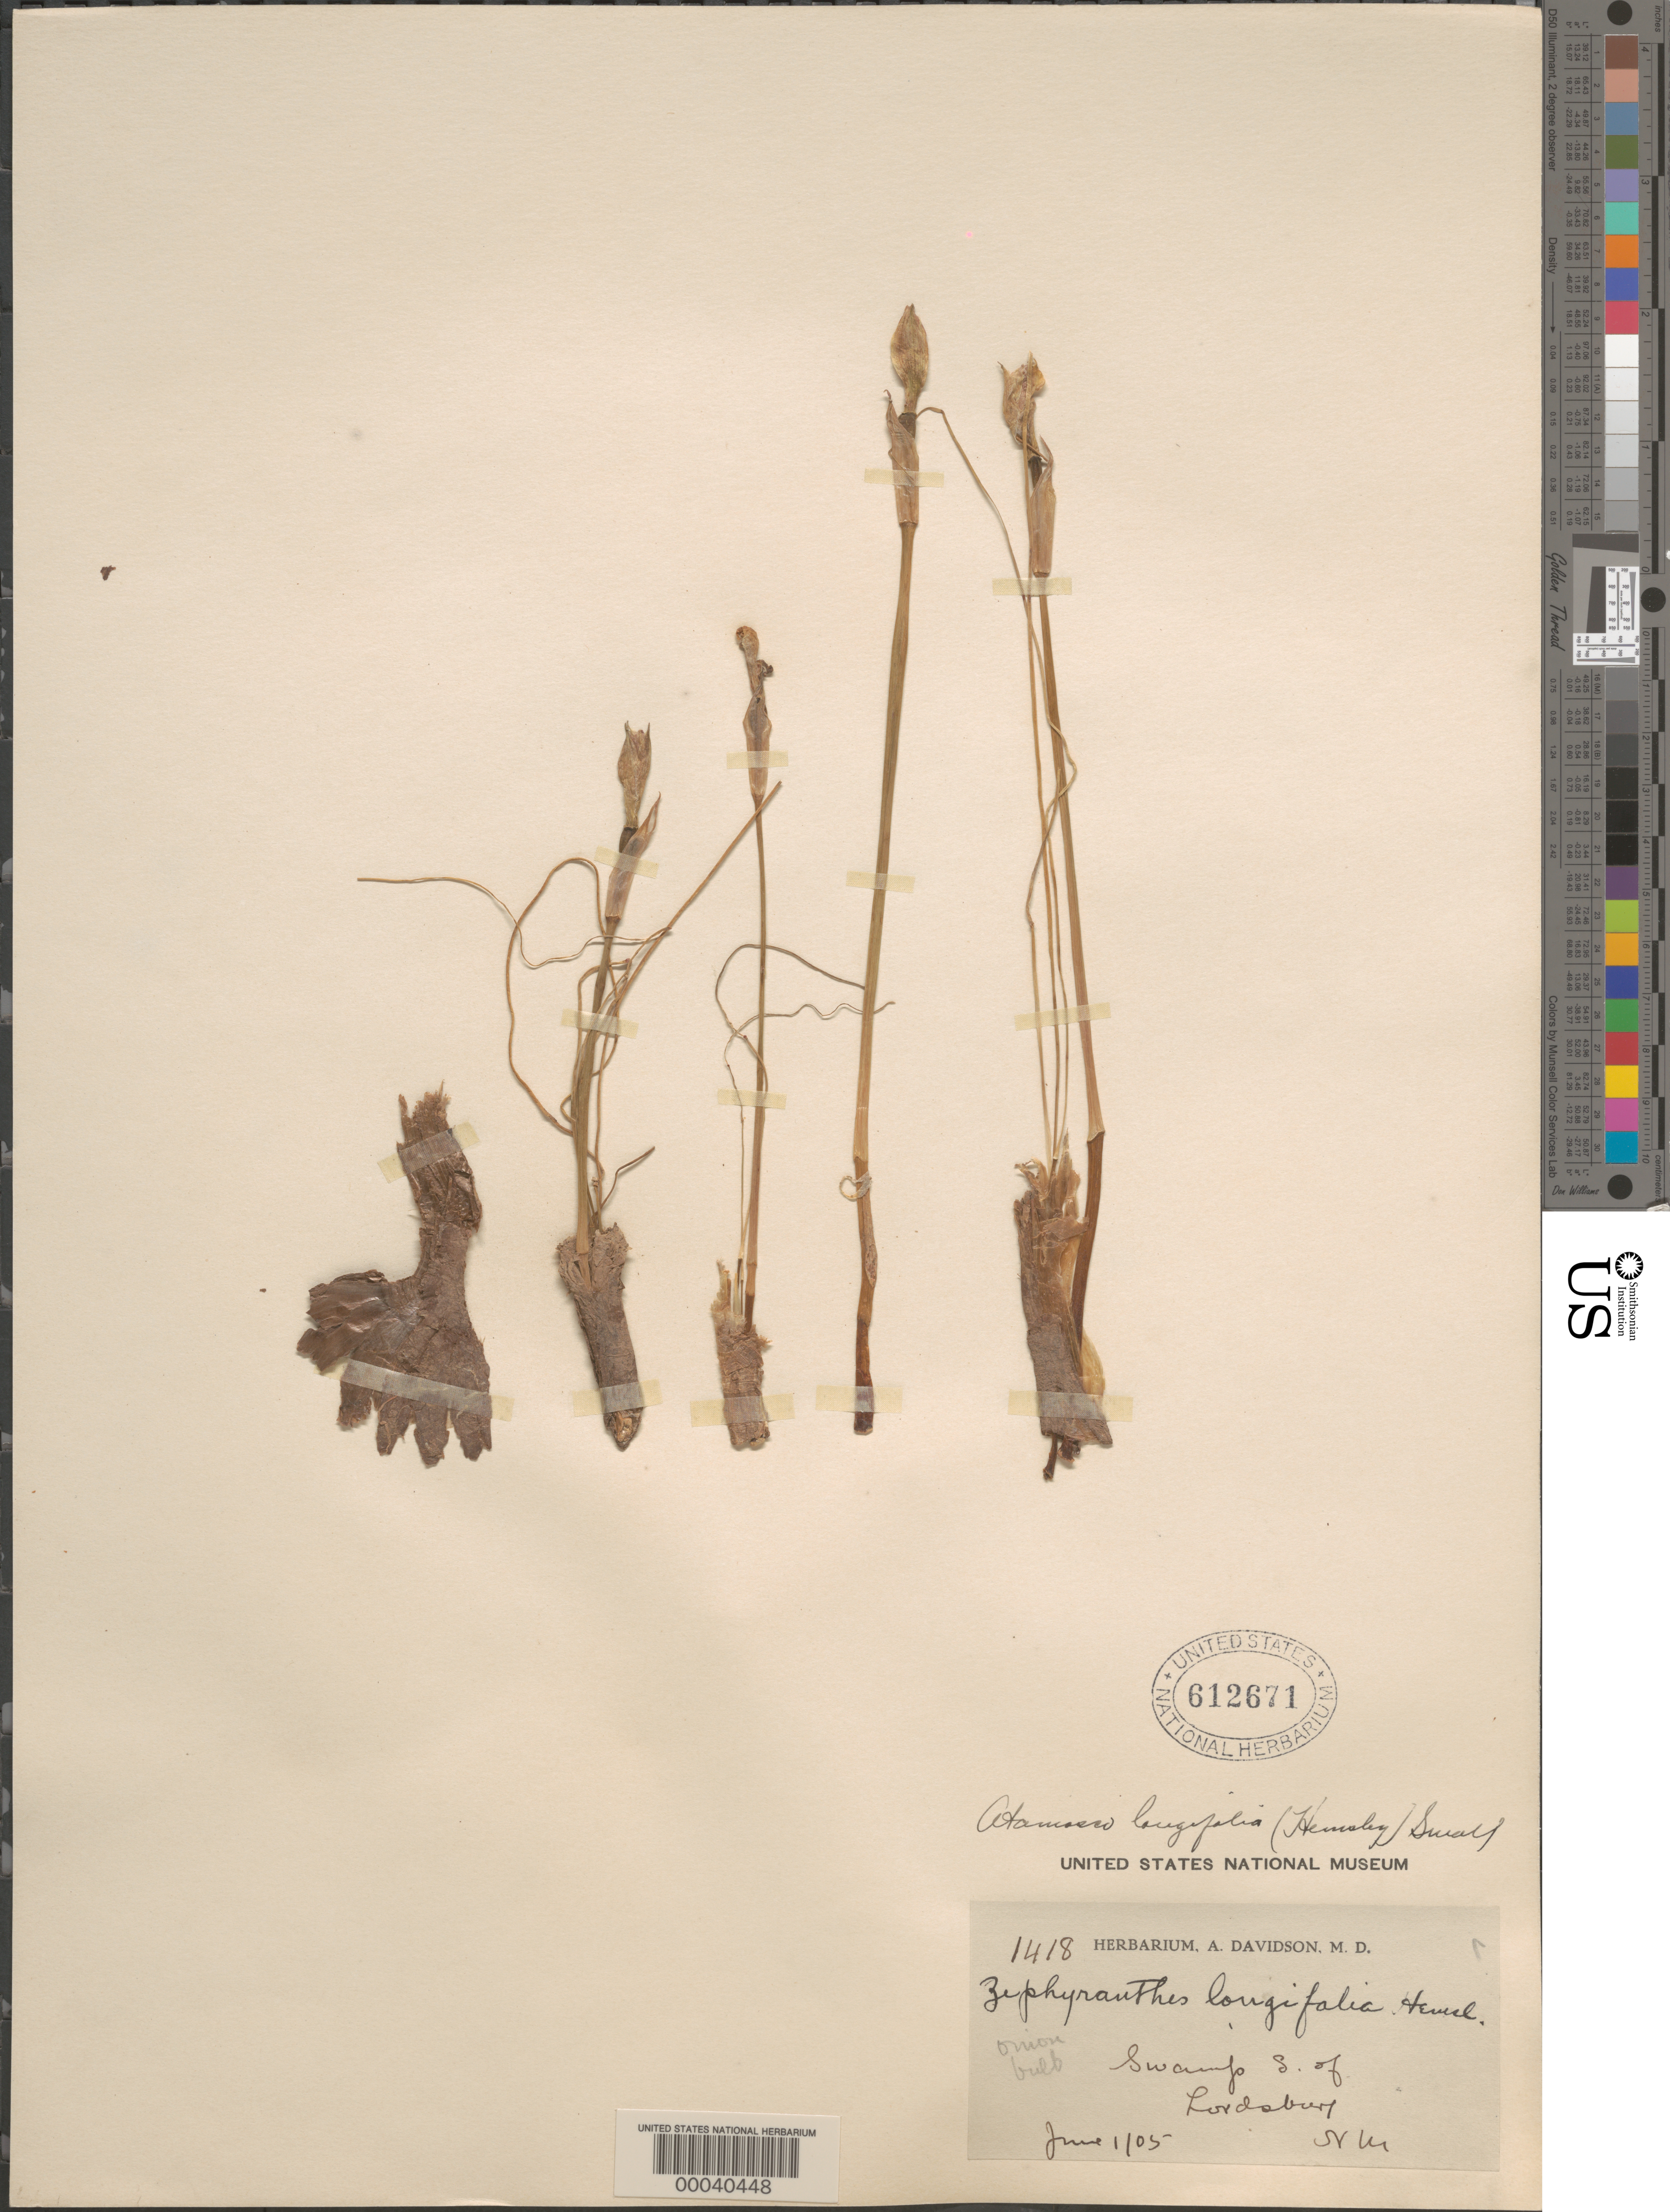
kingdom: Plantae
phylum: Tracheophyta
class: Liliopsida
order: Asparagales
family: Amaryllidaceae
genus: Zephyranthes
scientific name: Zephyranthes longifolia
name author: Hemsl.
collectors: A. Davidson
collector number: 1418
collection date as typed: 01 Jun 1905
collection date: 1905-06-01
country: United States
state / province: New Mexico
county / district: Hidalgo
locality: S of lordsburg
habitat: Swamp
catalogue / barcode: US 612671